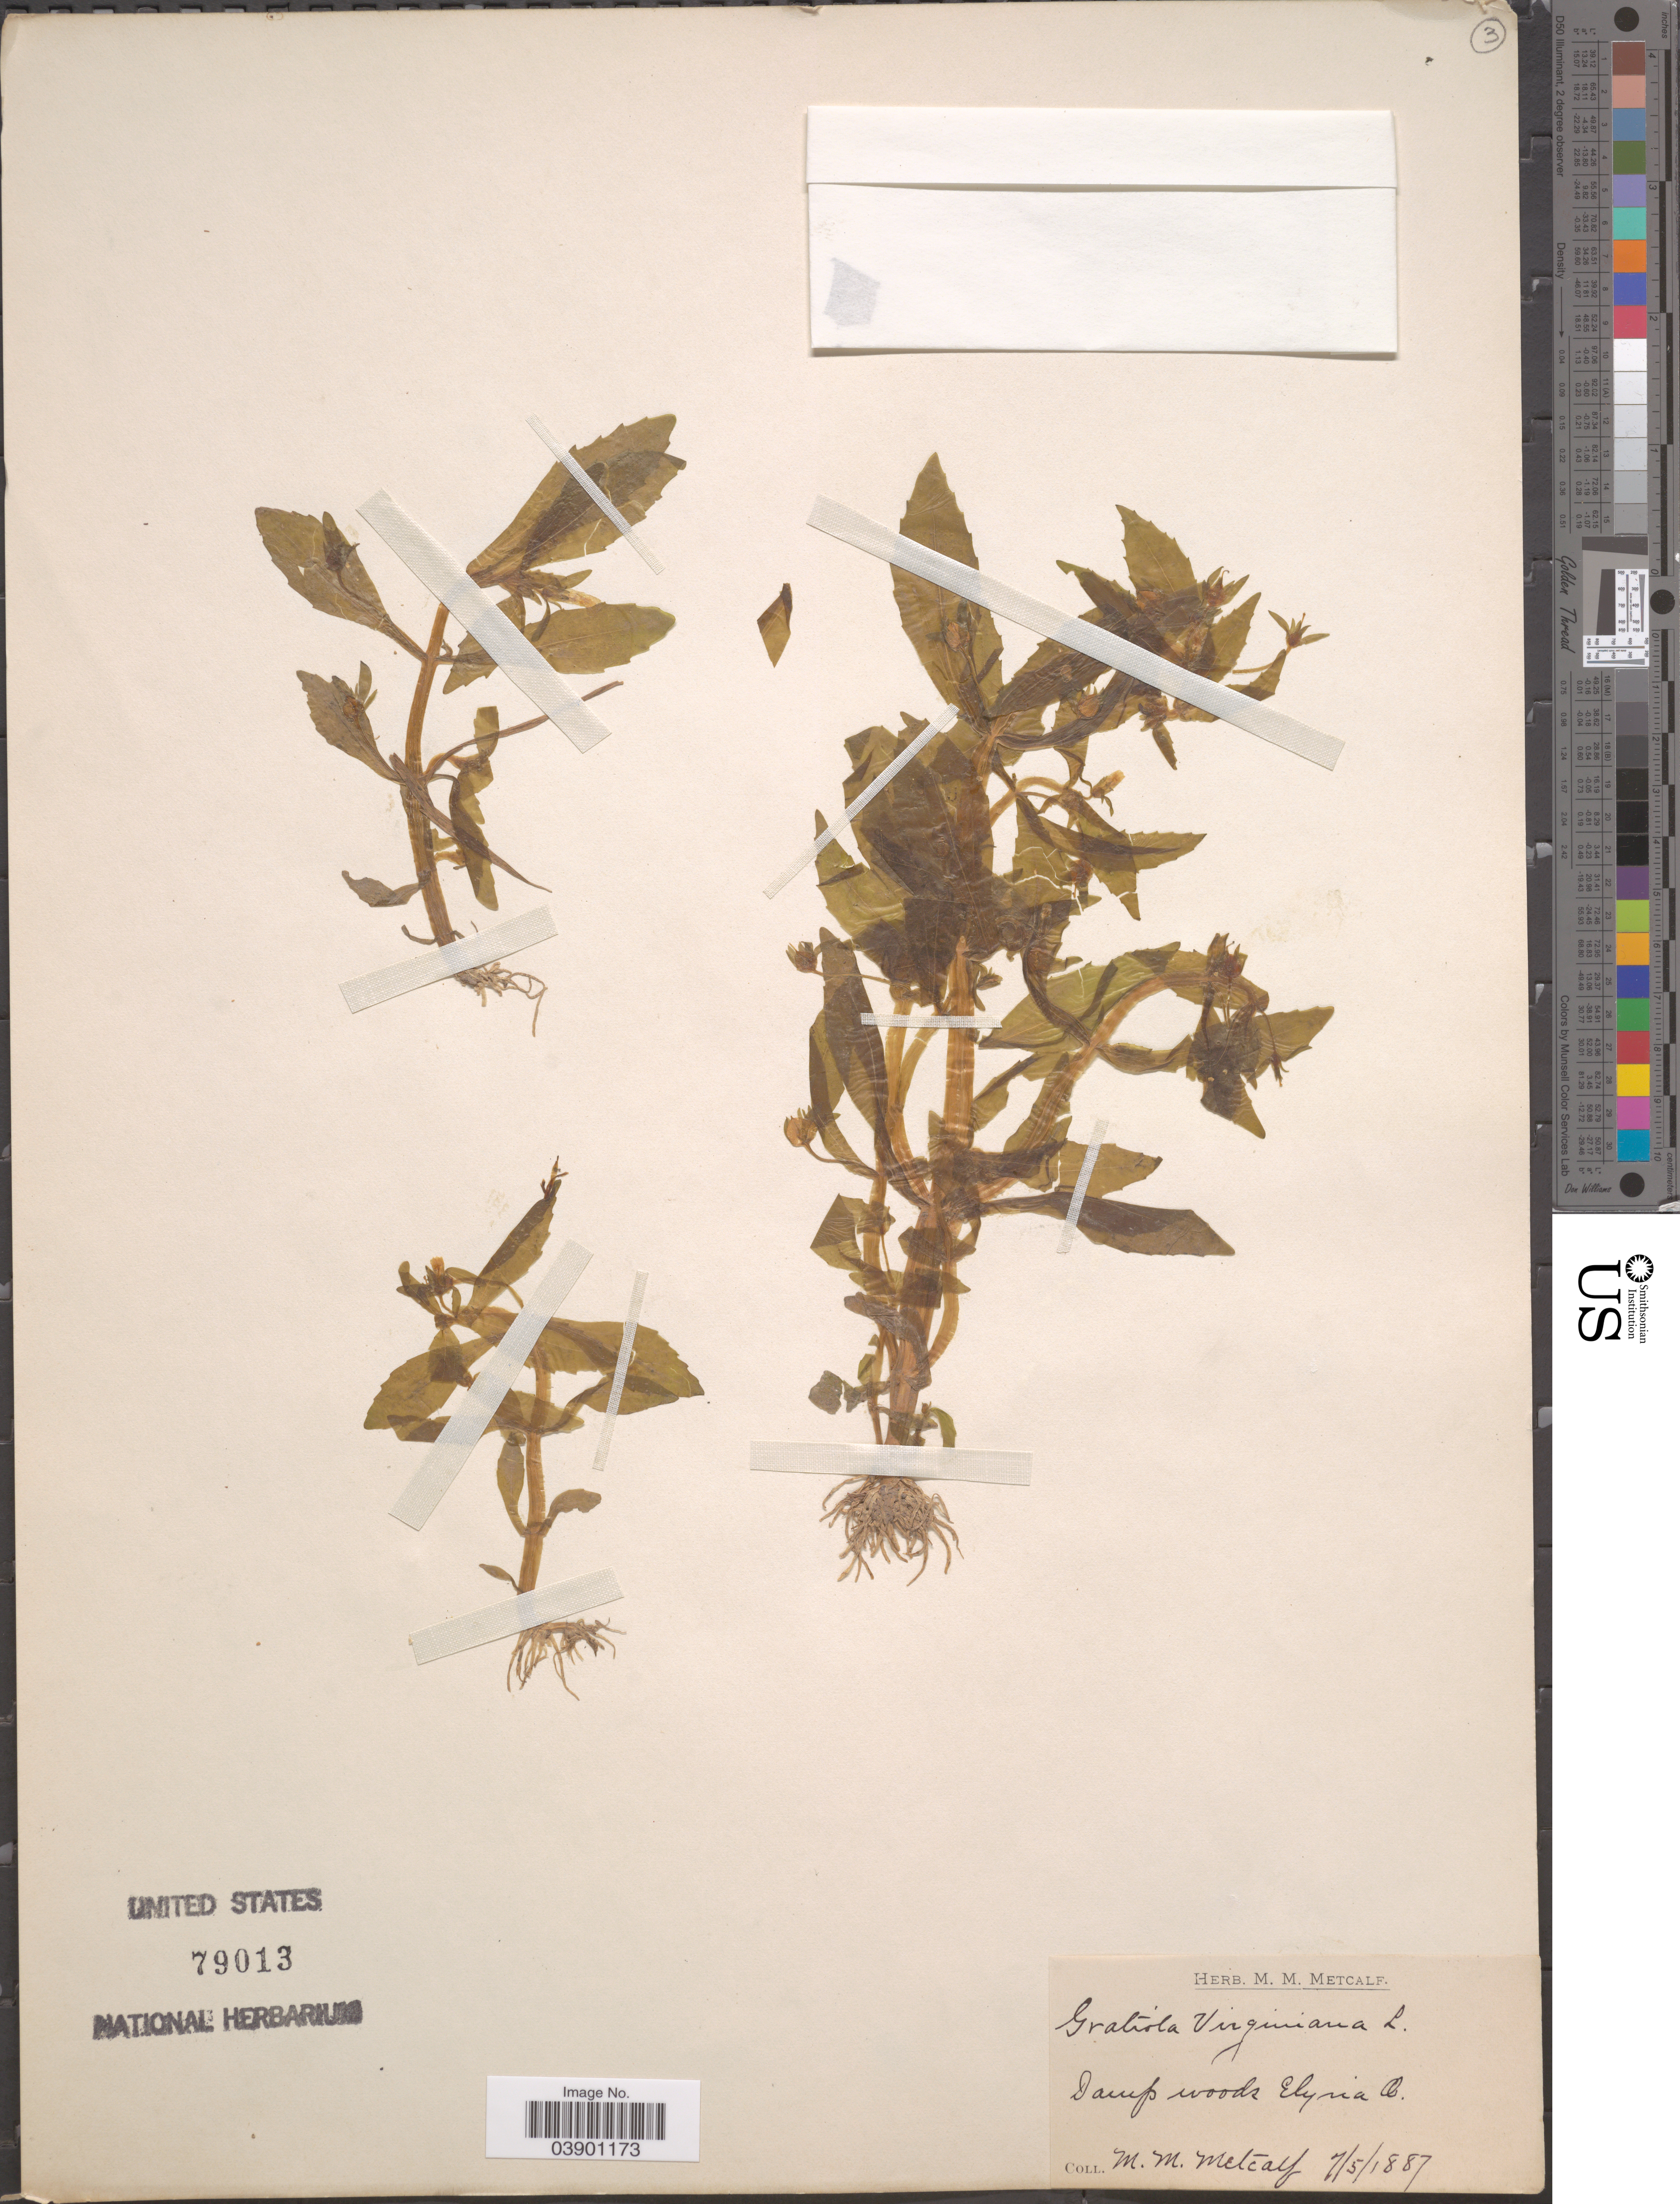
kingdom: Plantae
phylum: Tracheophyta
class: Magnoliopsida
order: Lamiales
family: Plantaginaceae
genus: Gratiola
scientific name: Gratiola virginiana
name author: L.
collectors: M. Metcalf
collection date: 1887-07-05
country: United States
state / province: Ohio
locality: Elyria.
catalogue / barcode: US 79013